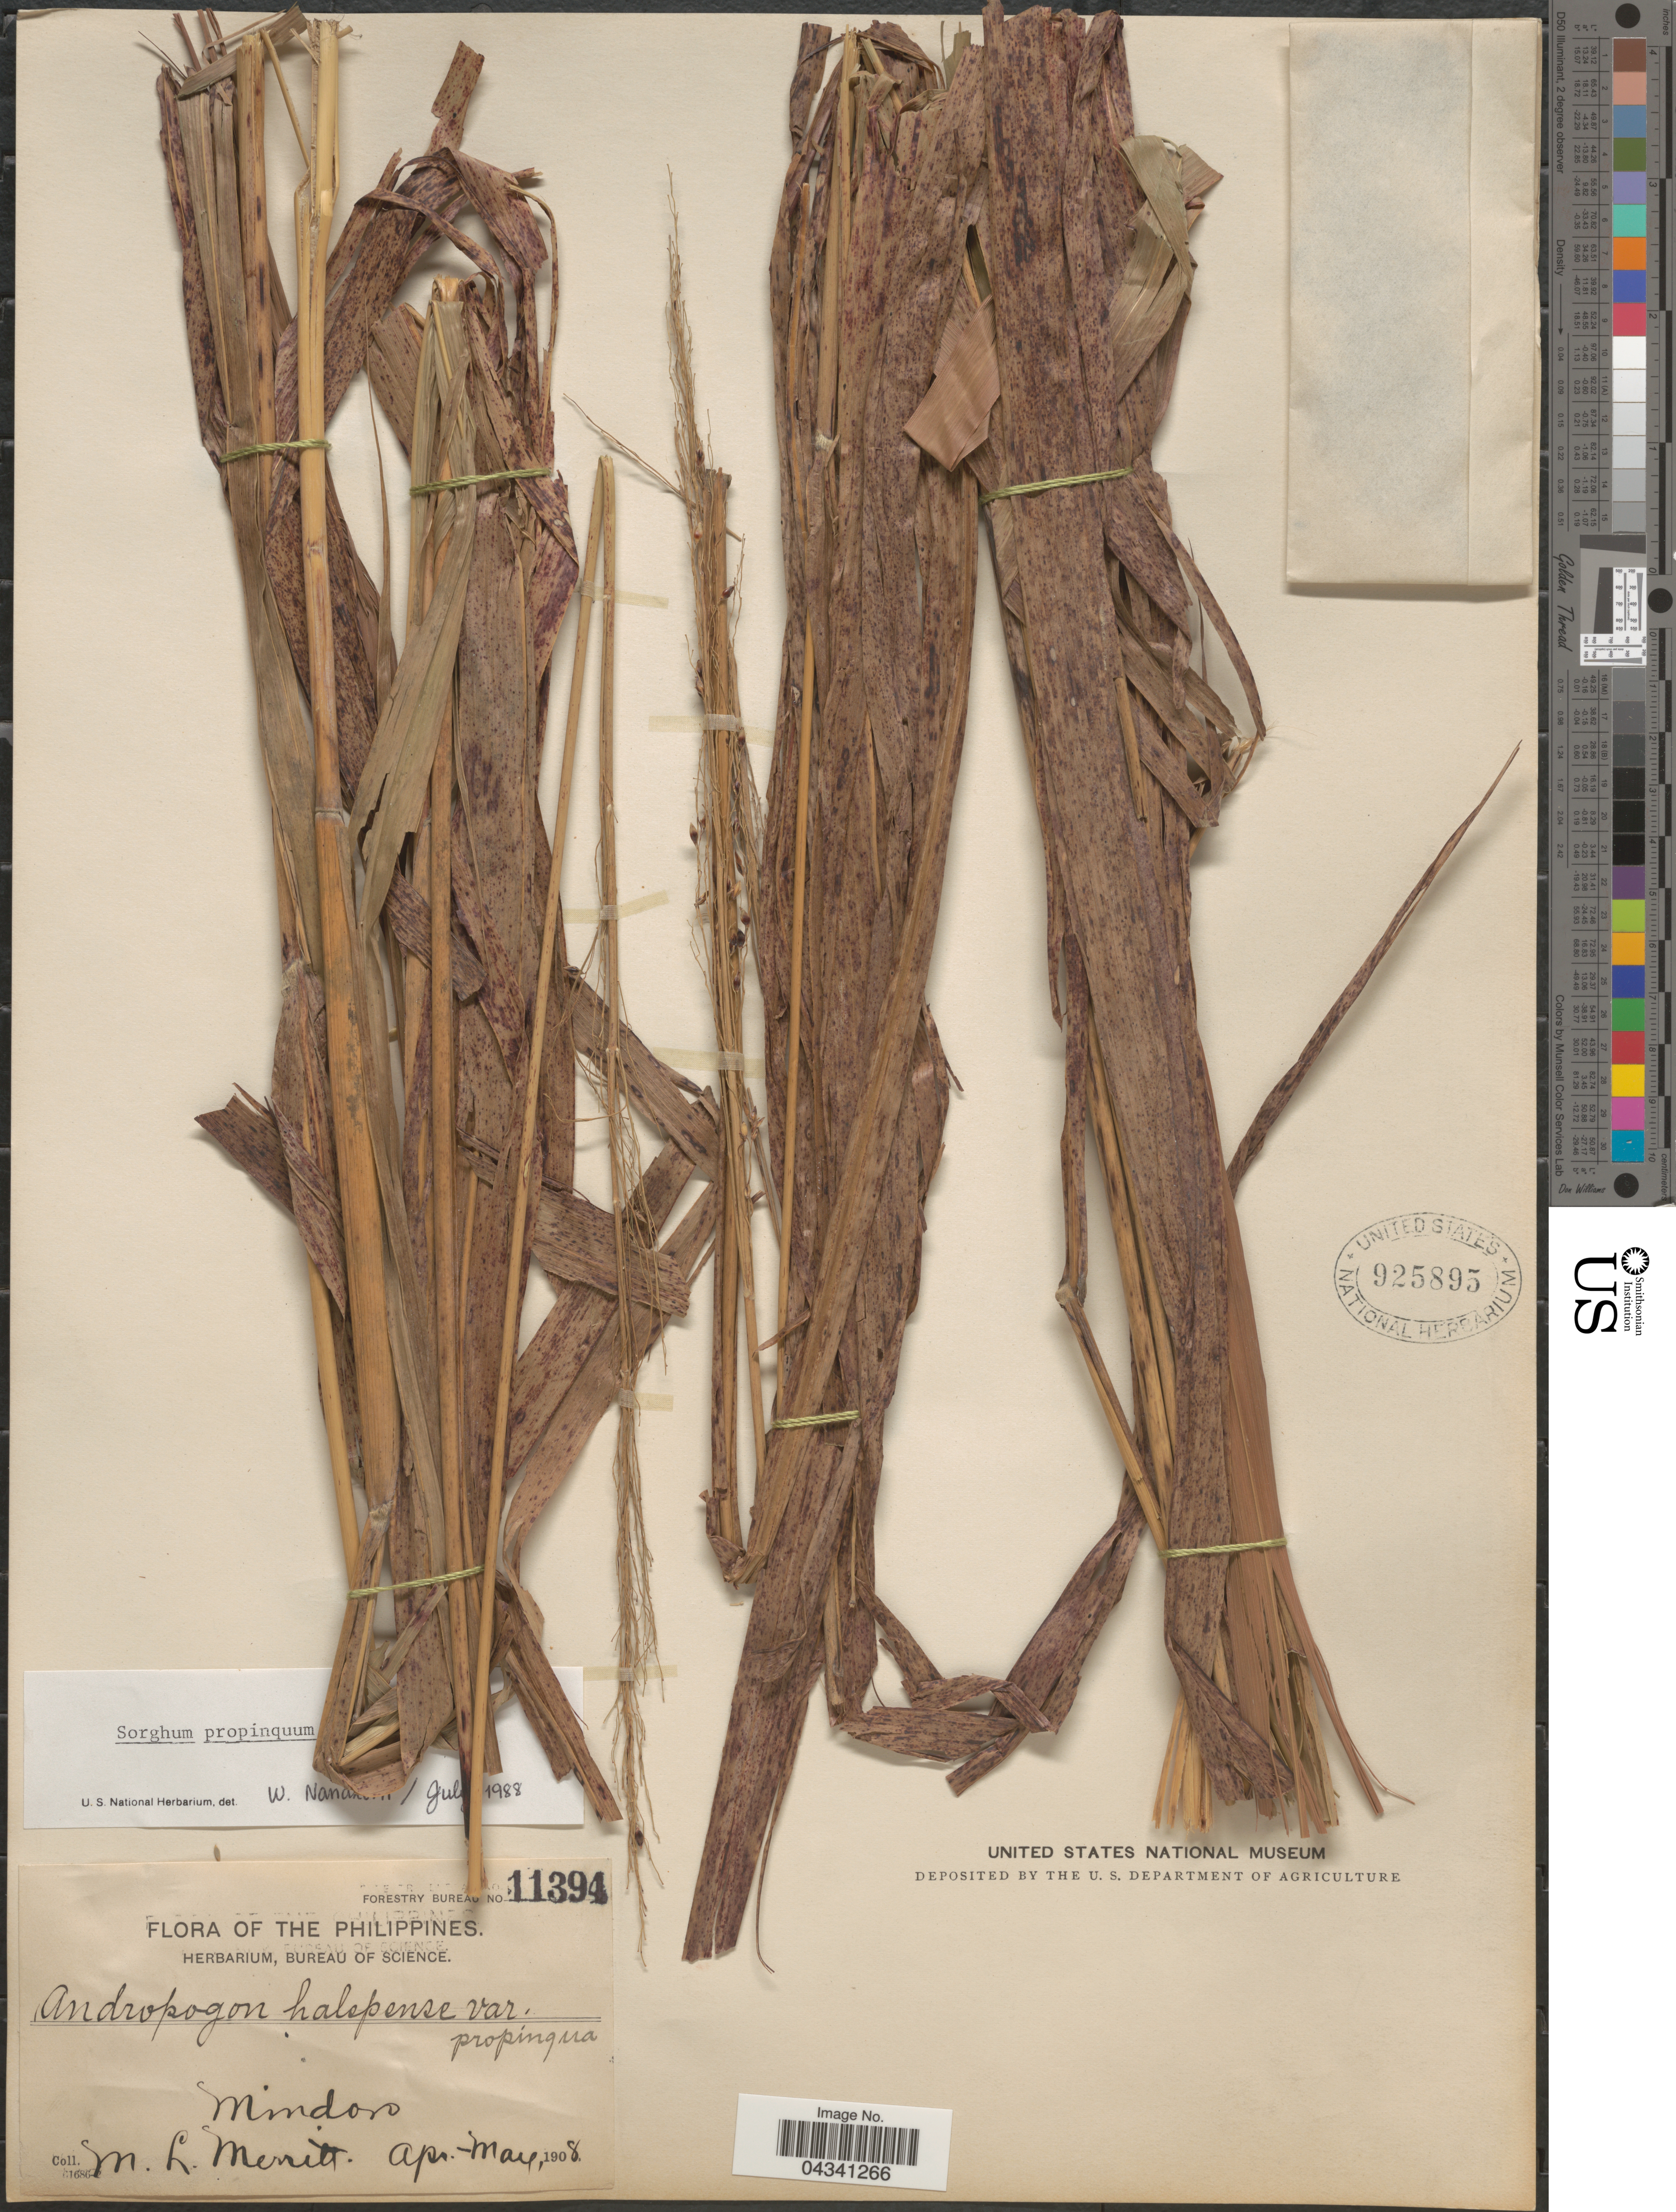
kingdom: Plantae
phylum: Tracheophyta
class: Liliopsida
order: Poales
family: Poaceae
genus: Sorghum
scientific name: Sorghum propinquum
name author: (Kunth) Hitchc.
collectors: M. L. Merritt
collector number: Forestry Bureau 11394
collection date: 1908-04/1908-05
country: Philippines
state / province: Mimaropa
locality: Mindoro.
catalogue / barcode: US 925895